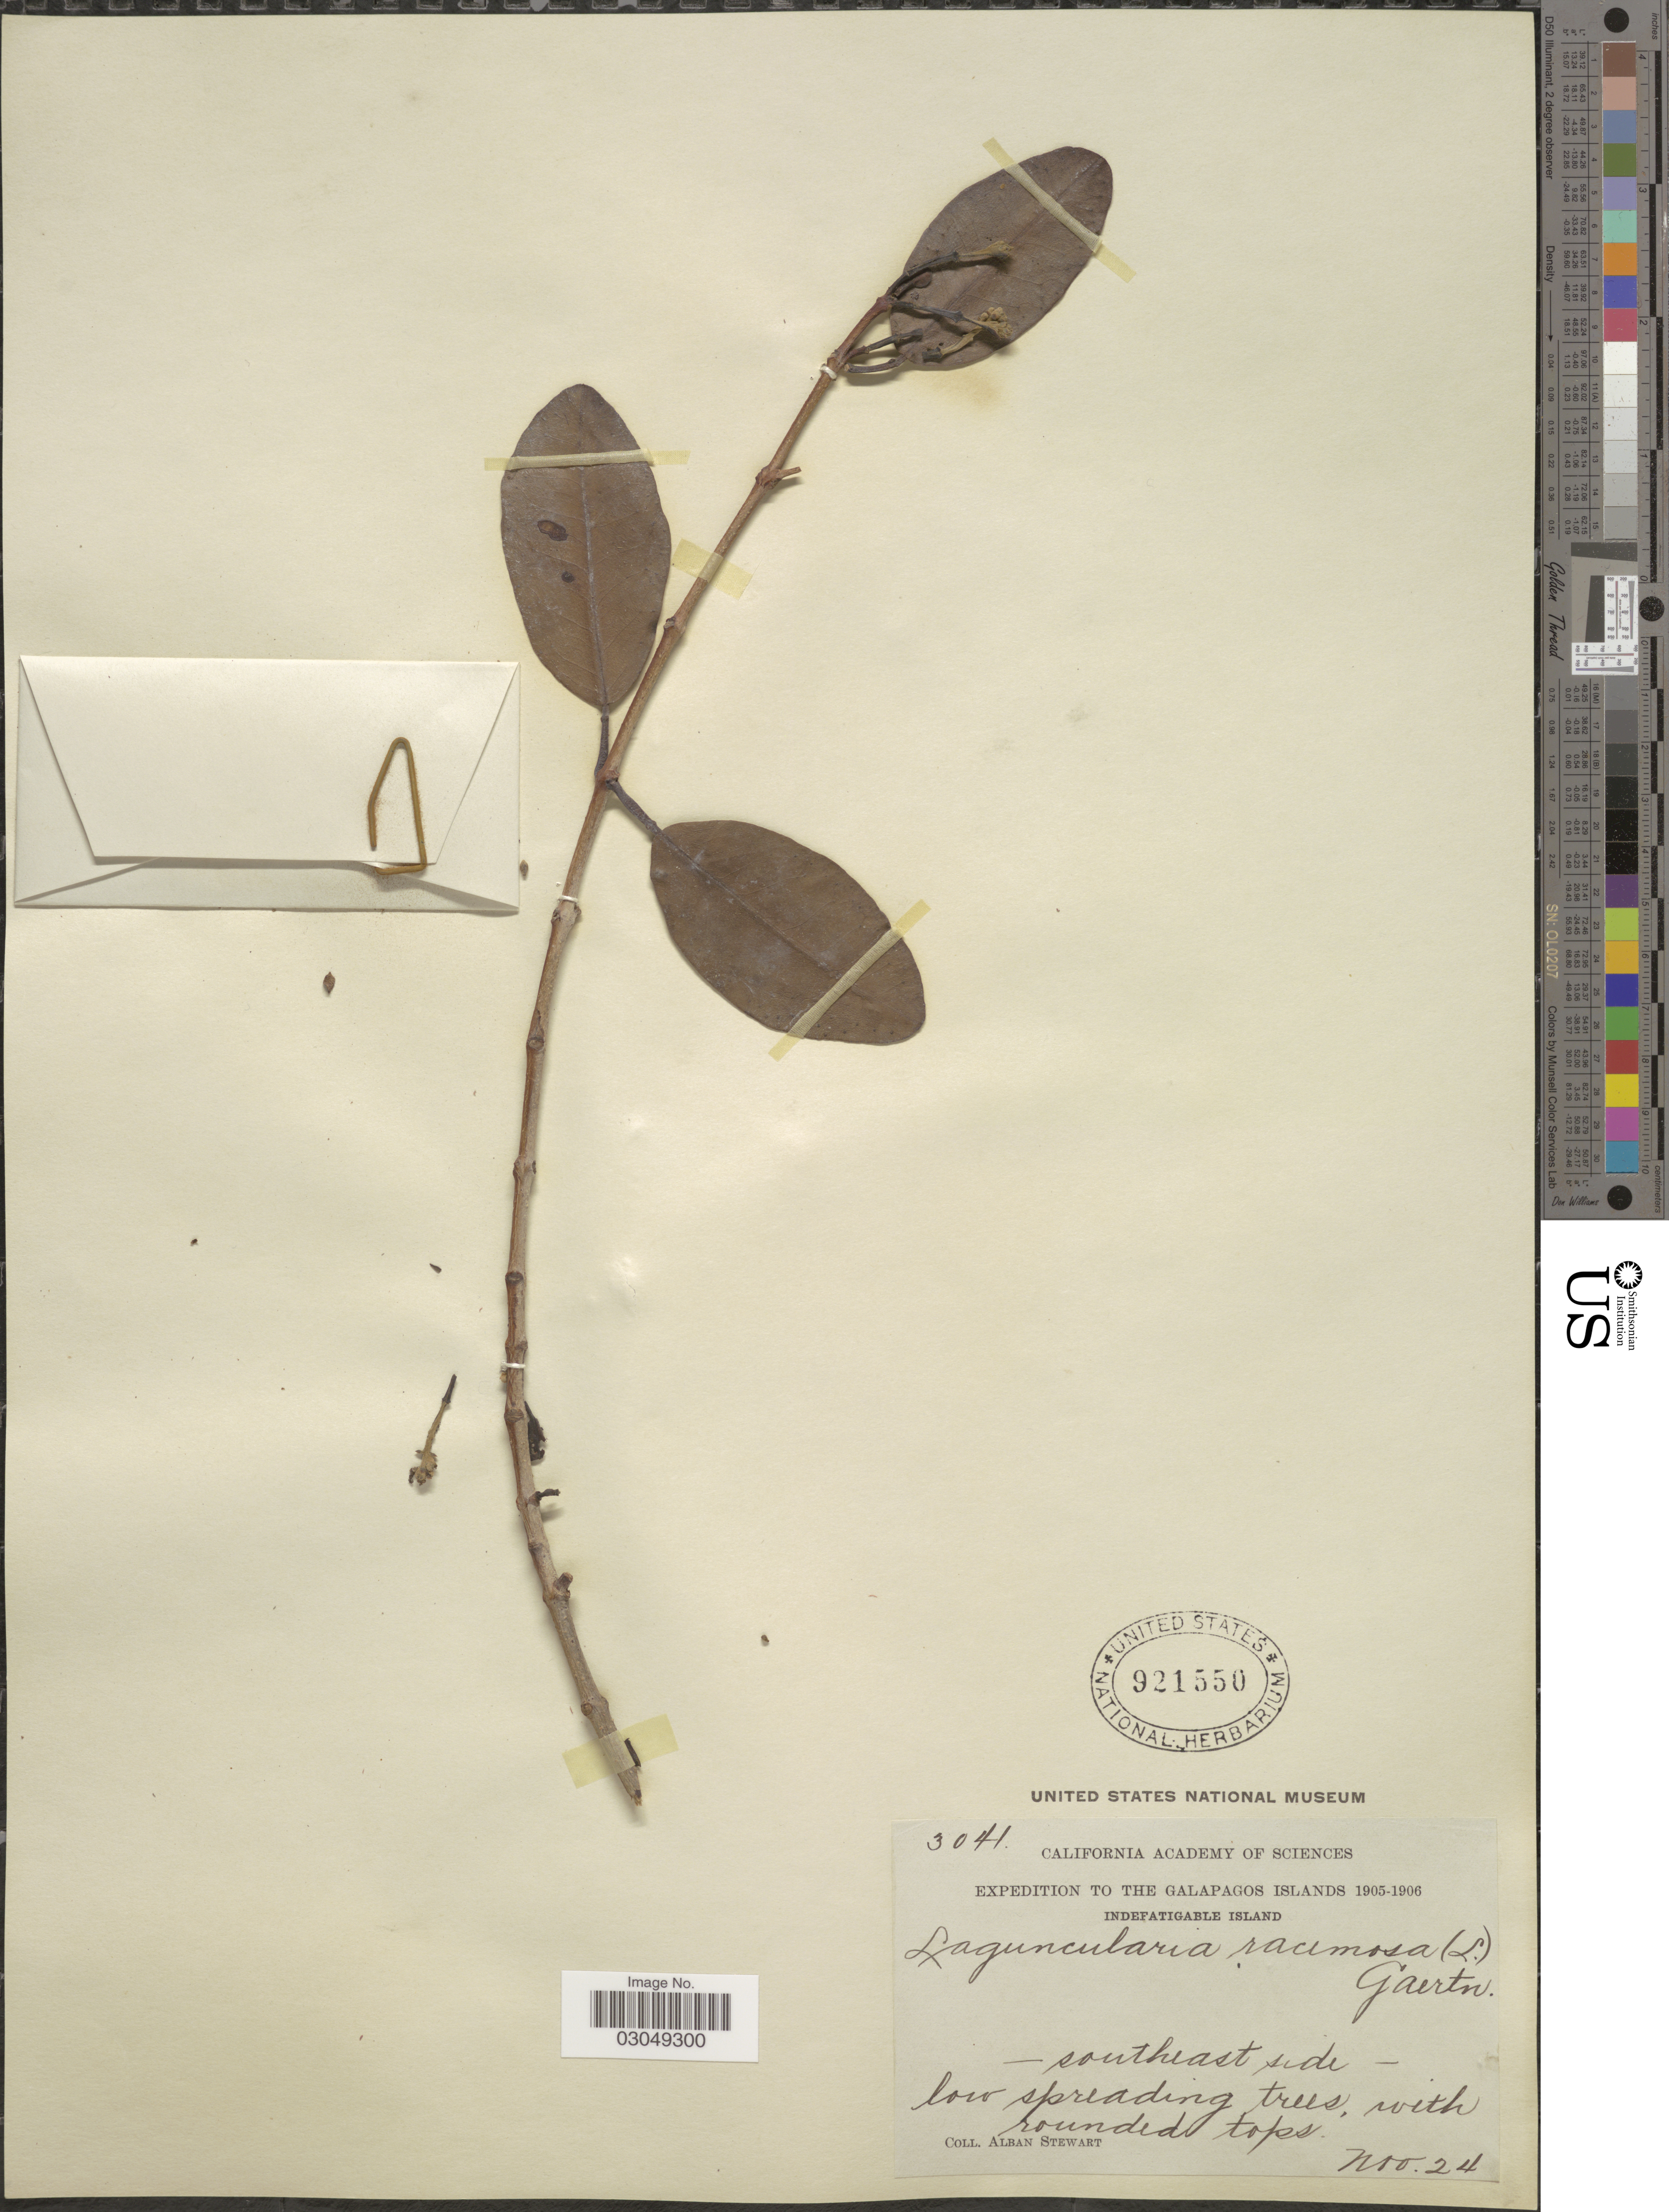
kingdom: Plantae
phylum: Tracheophyta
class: Magnoliopsida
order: Myrtales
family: Combretaceae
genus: Laguncularia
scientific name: Laguncularia racemosa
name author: (L.) C.F. Gaertn.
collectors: A. Stewart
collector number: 3041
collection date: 1905-11-24/1906-11-24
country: Ecuador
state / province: Colón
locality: The Galapagos Islands. Indefatigable Island. -southeast side-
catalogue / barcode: US 921550